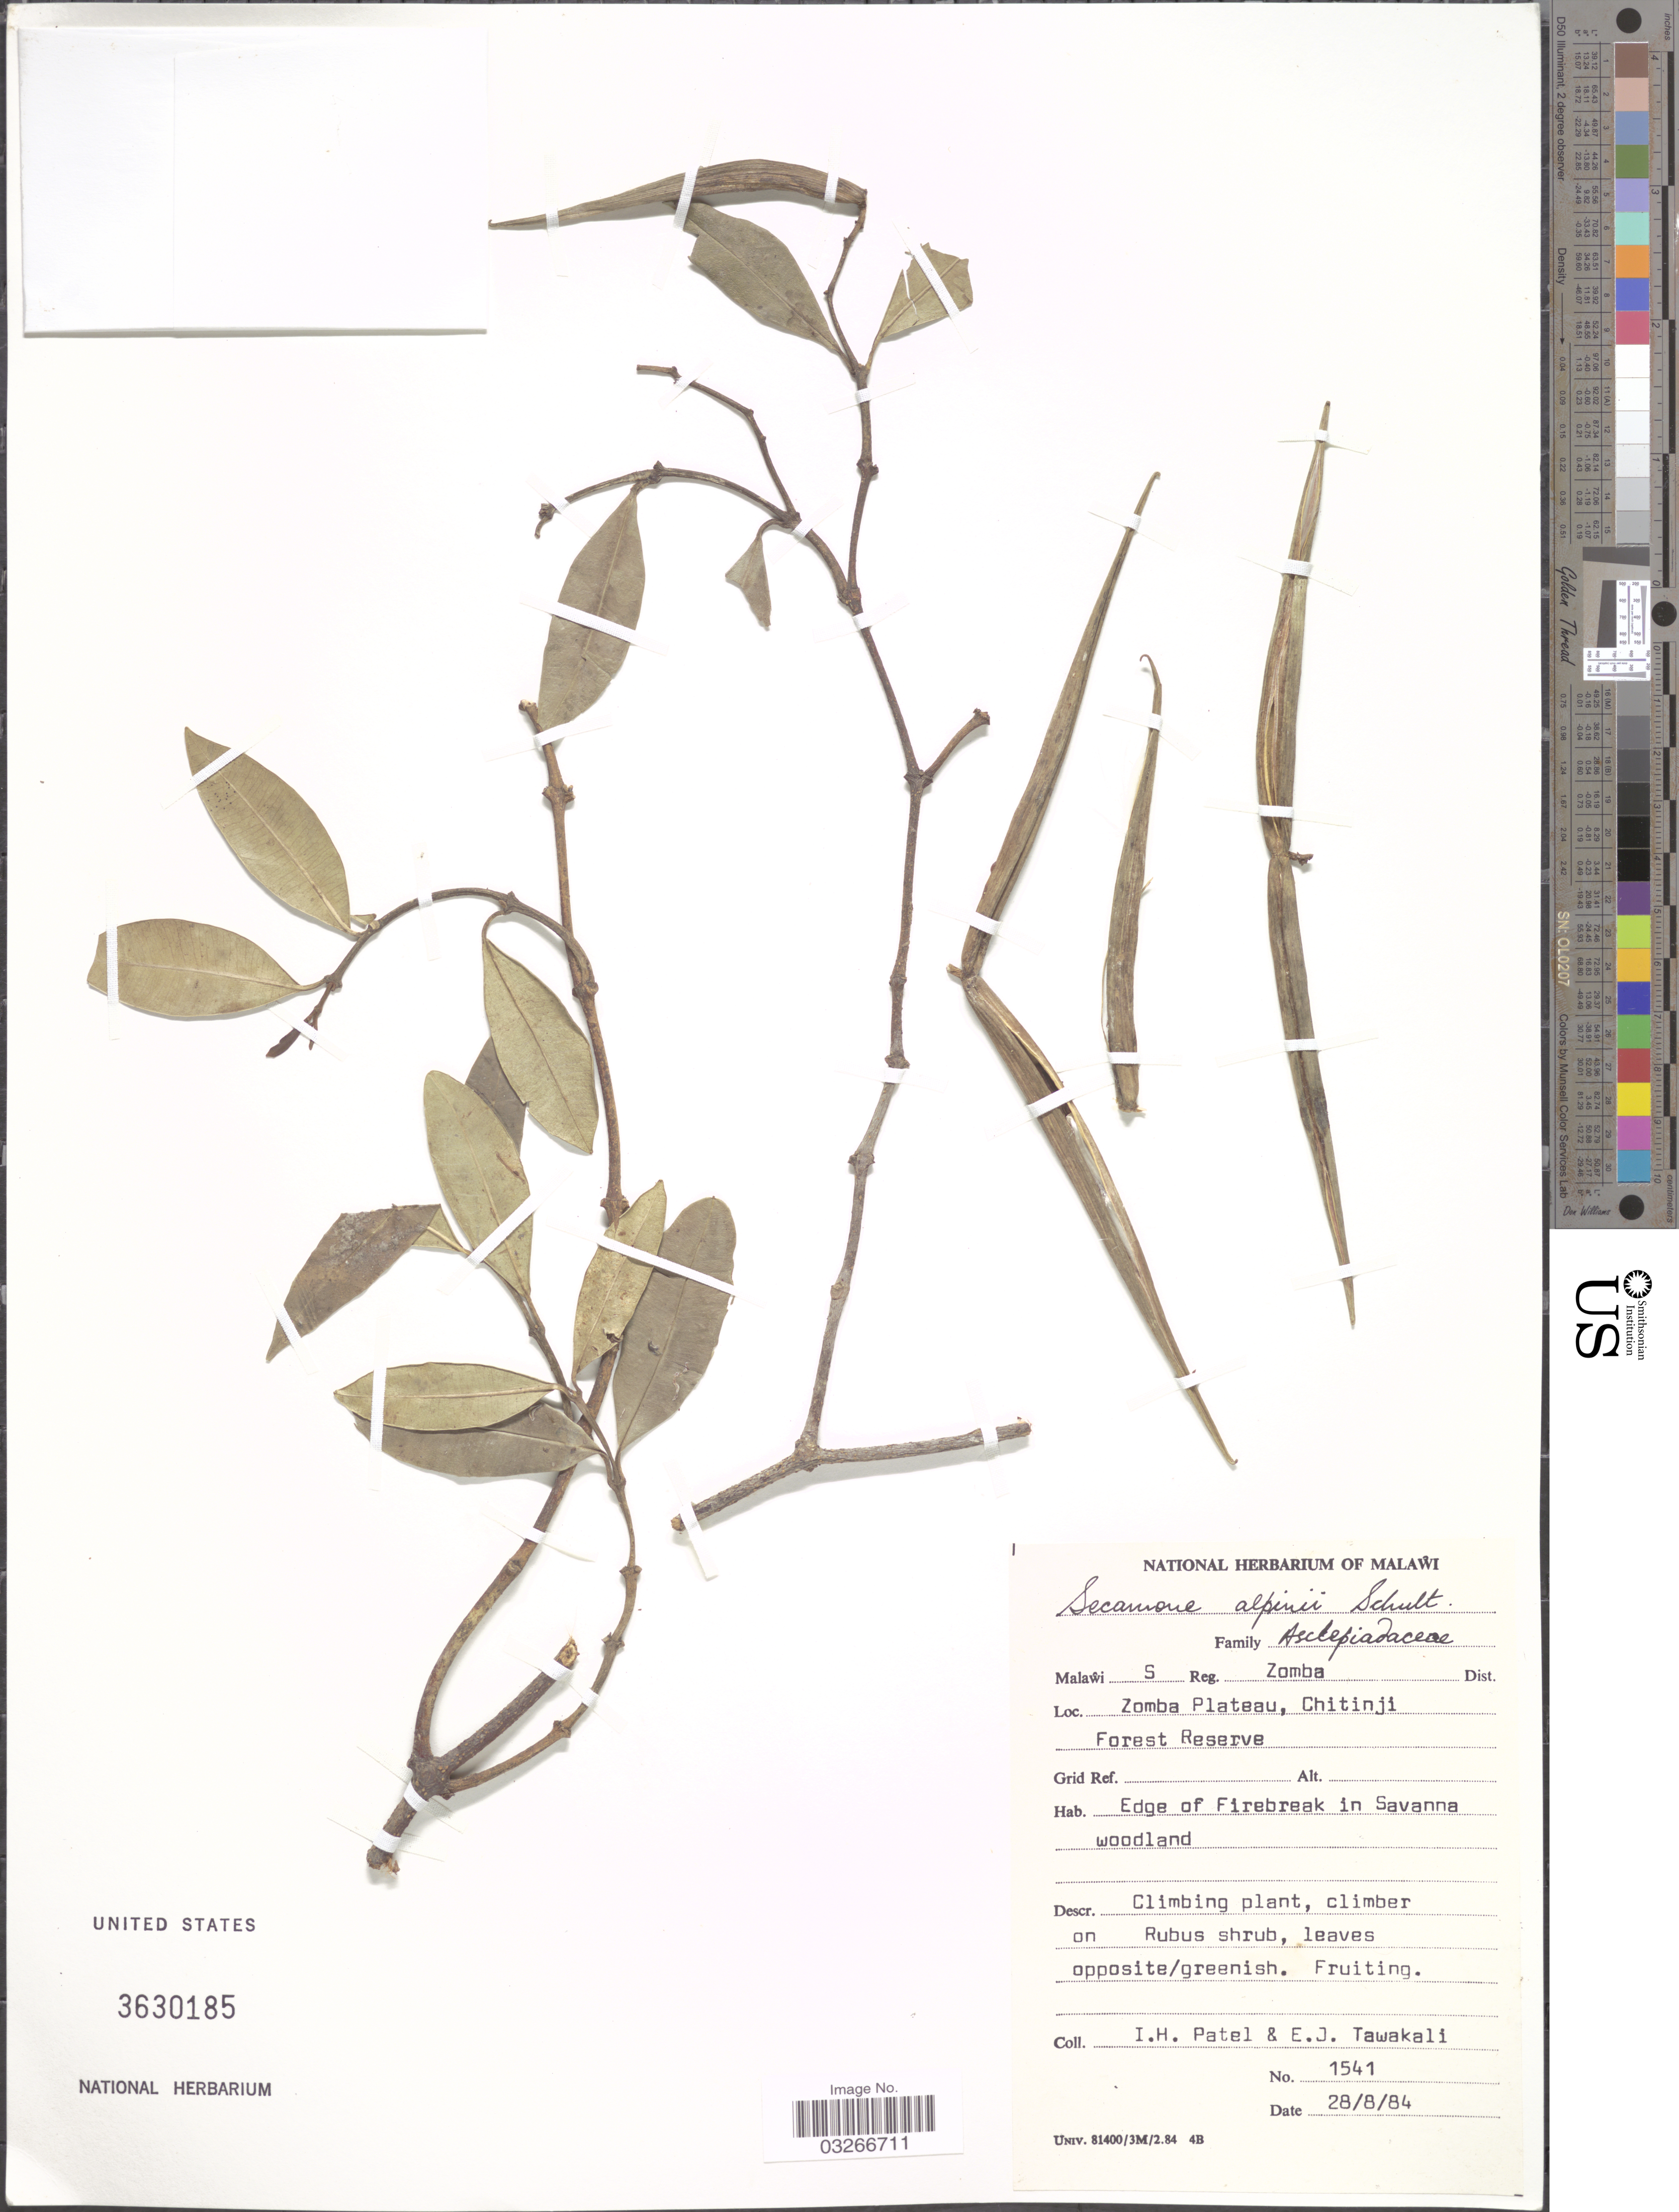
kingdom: Plantae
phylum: Tracheophyta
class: Magnoliopsida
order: Gentianales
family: Apocynaceae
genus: Secamone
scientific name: Secamone alpini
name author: Schult.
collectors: I. Patel & E. Tawakali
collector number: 1541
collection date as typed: Transcribed d/m/y: 28/8/84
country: Malawi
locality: Malawi S Reg. Zomba Dist., Forest Reserve, Edge of Firebreak in Savanna woodland.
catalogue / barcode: US 3630185